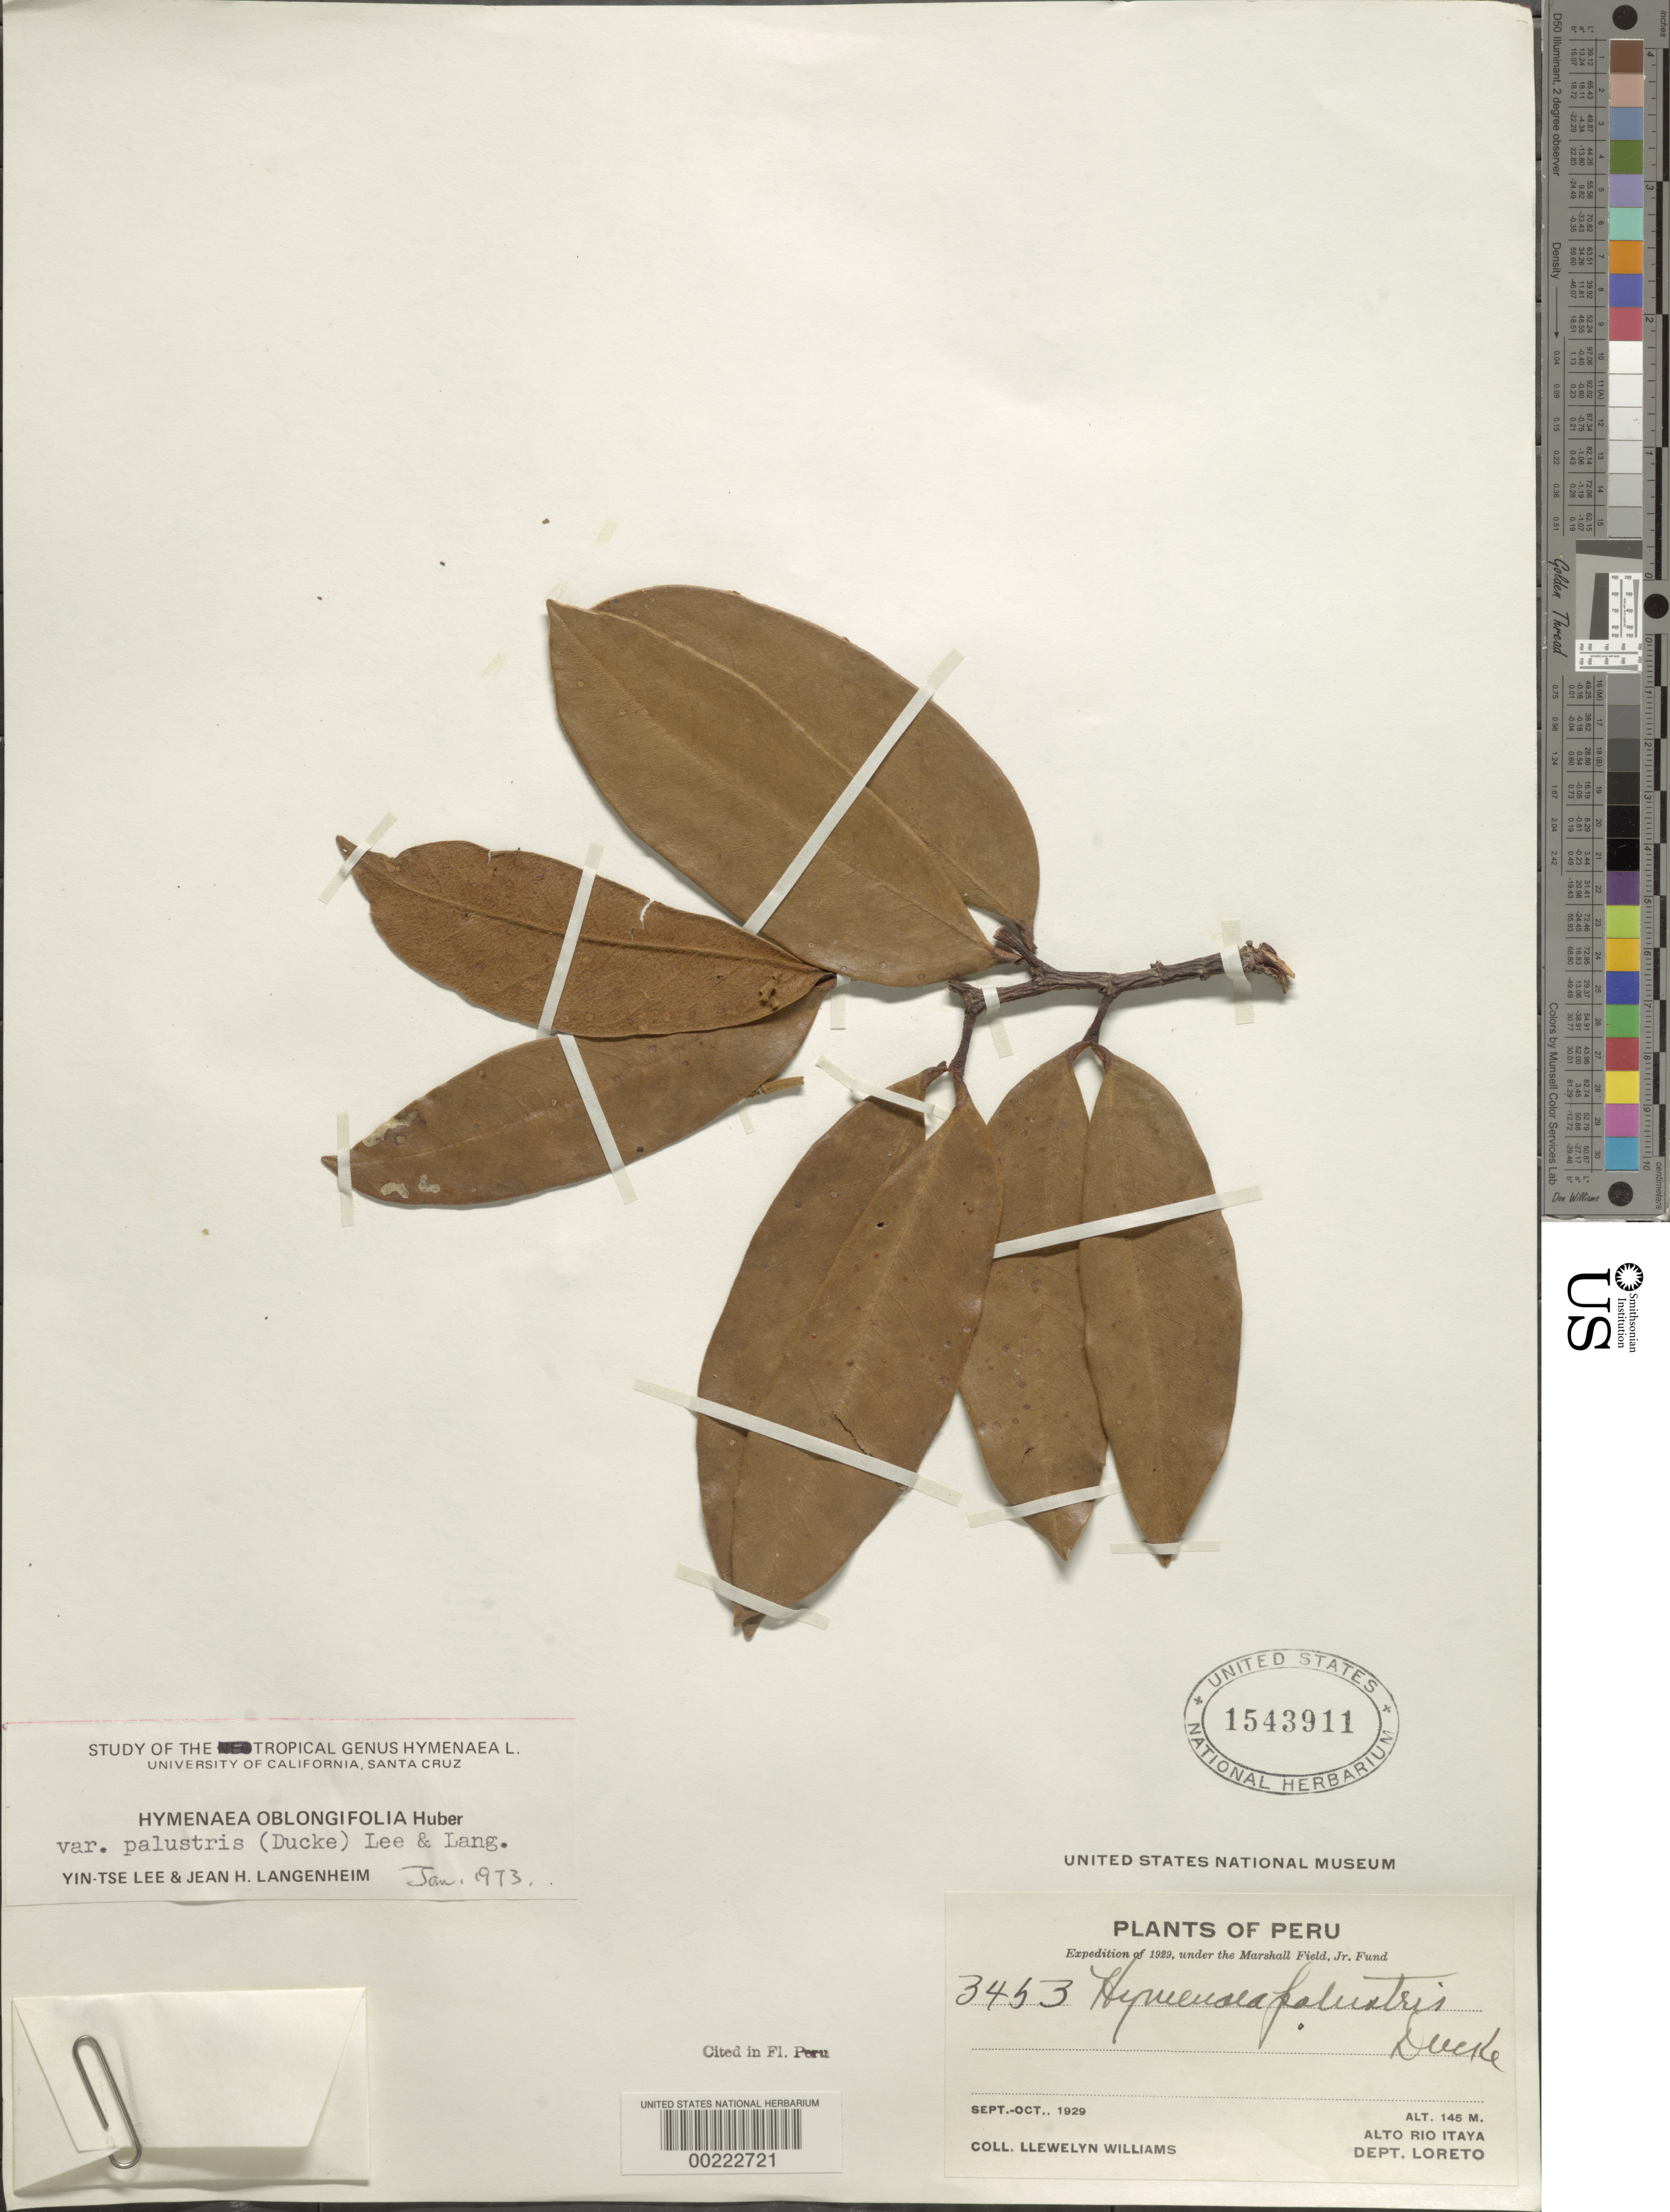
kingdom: Plantae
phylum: Tracheophyta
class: Magnoliopsida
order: Fabales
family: Fabaceae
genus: Hymenaea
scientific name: Hymenaea oblongifolia var. palustris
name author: (Ducke) Y.T. Lee & Langenh.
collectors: Ll. Williams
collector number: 3453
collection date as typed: Sep 1929 to -- Oct 1929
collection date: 1929-09/1929-10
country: Peru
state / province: Loreto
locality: Alto rio itaya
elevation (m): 350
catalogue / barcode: US 1543911